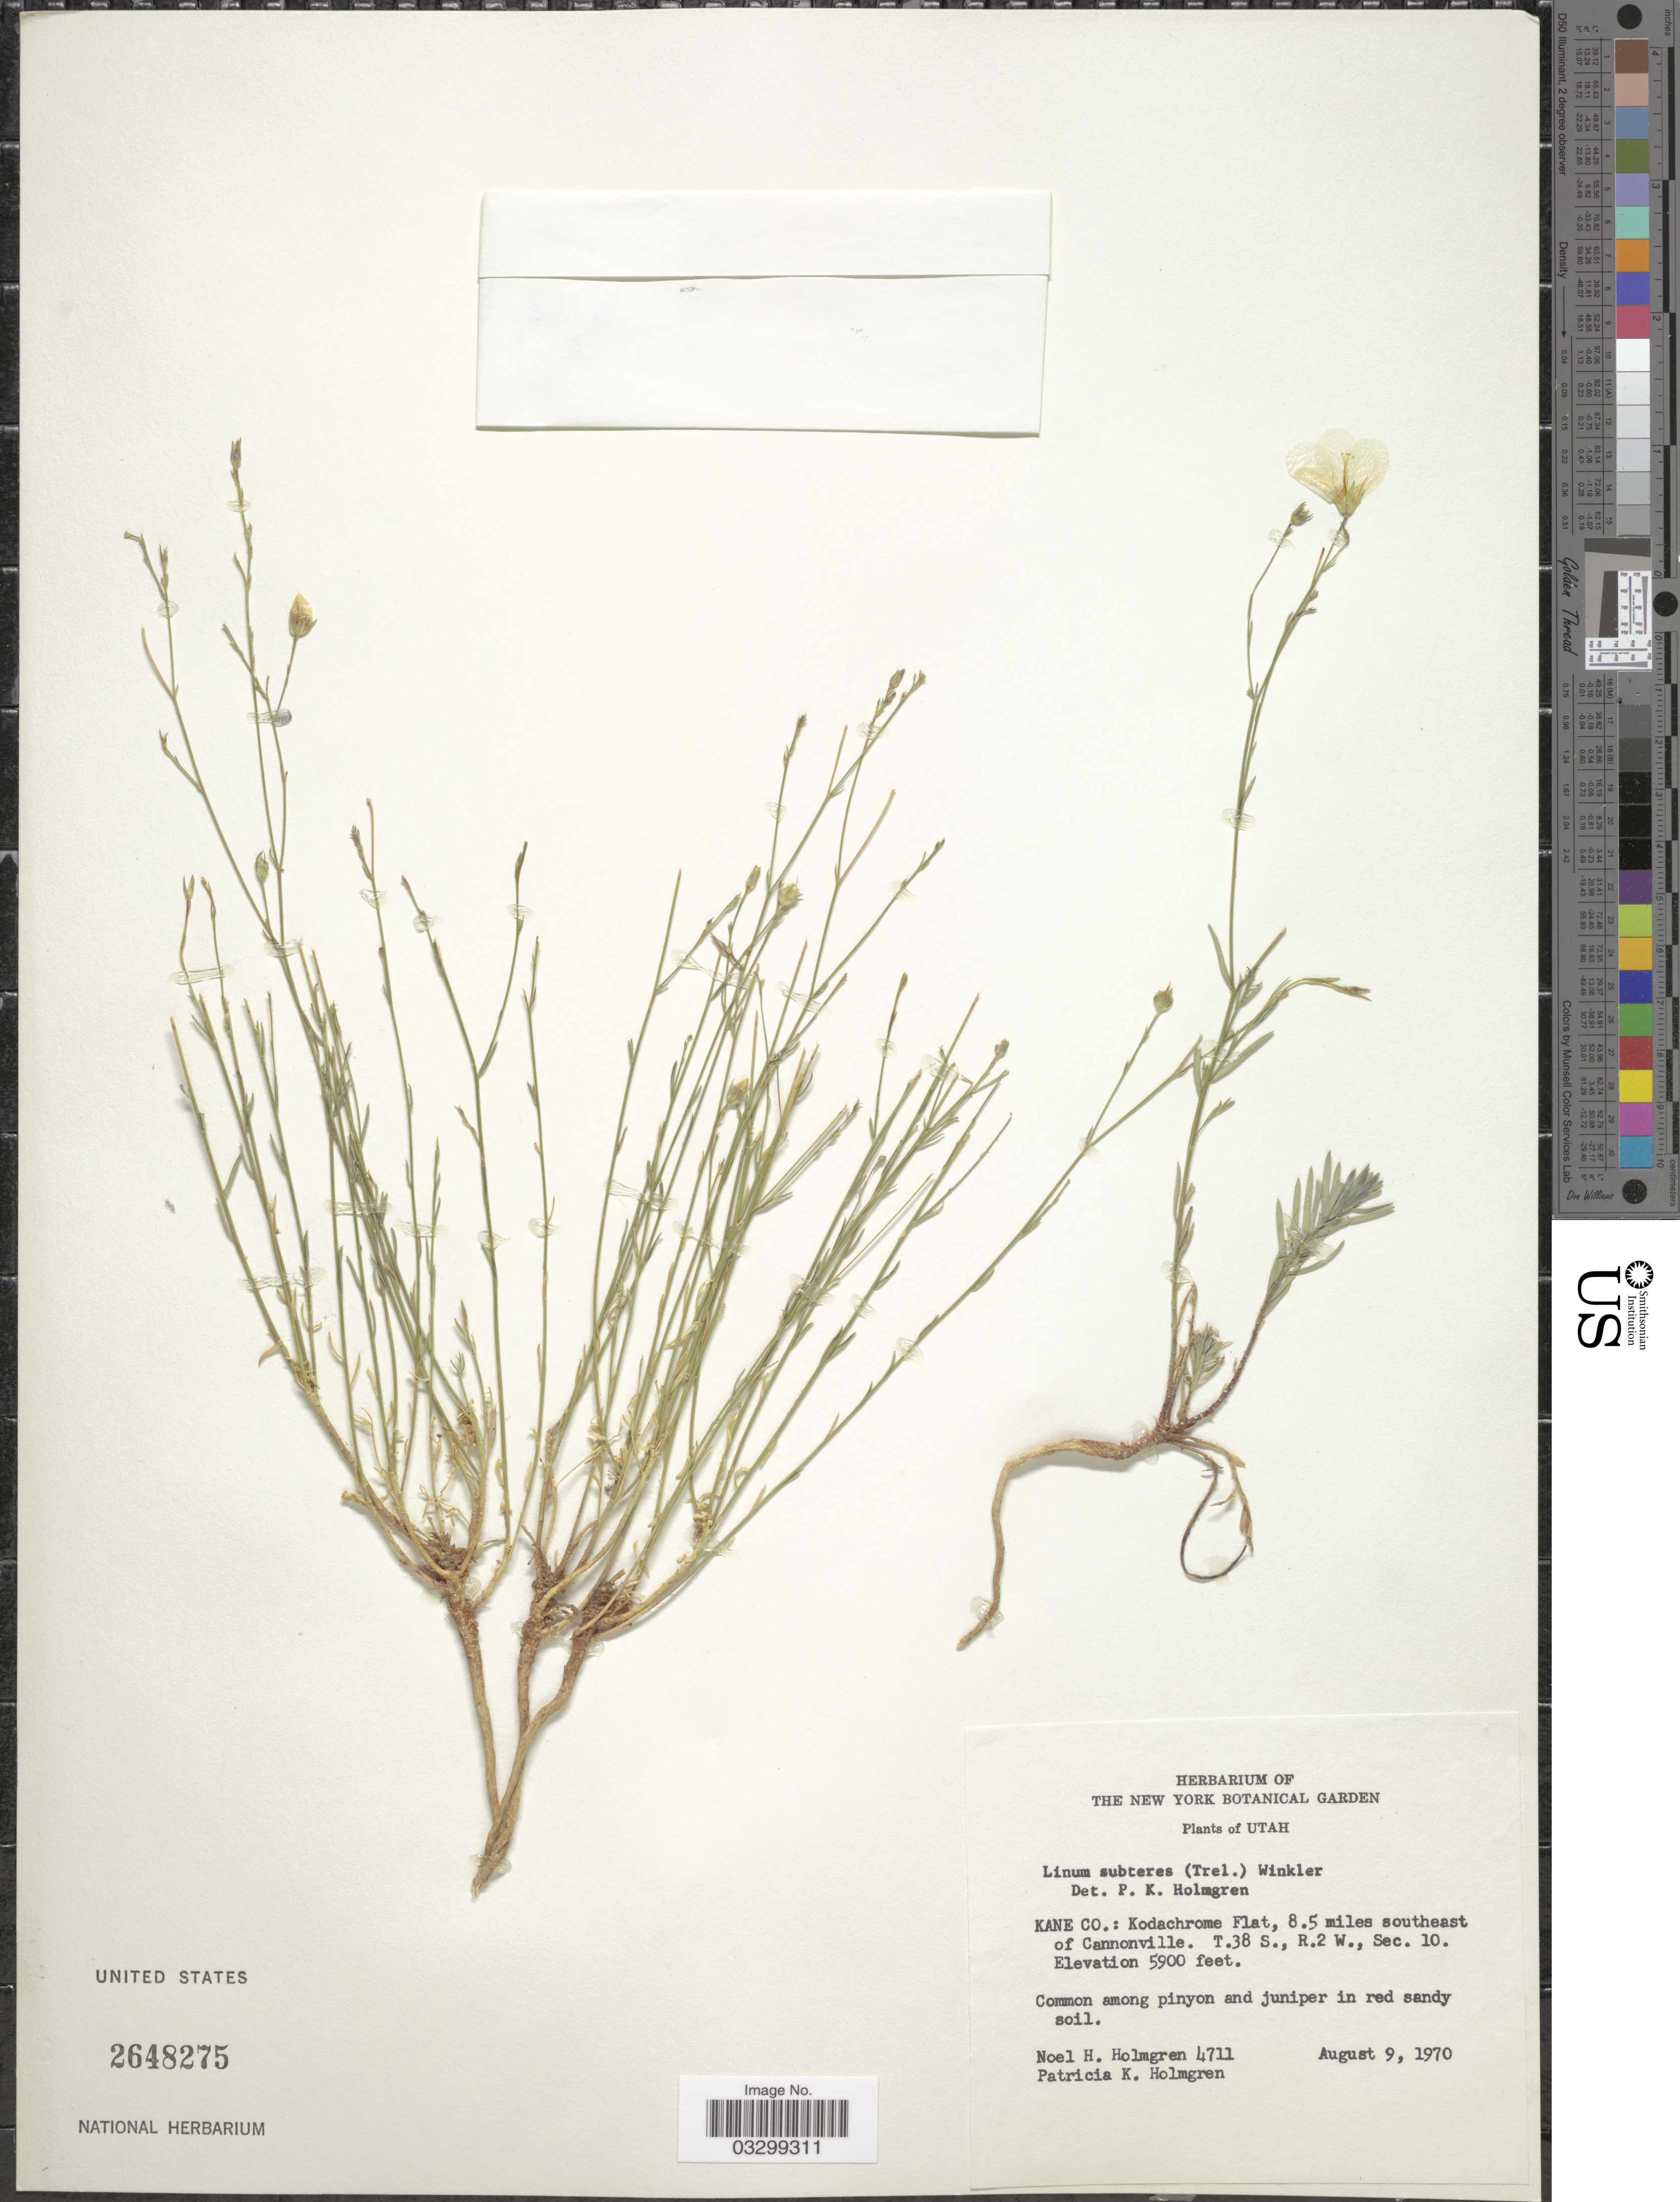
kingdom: Plantae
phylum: Tracheophyta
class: Magnoliopsida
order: Malpighiales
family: Linaceae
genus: Linum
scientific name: Linum subteres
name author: (Trel.) H.J.P. Winkl.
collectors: N. H. Holmgren & P. K. Holmgren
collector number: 4711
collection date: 1970-08-09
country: United States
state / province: Utah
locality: Kane Co.: Kodachrome Flat, 8.5 miles southeast of Cannonville. T.38 S., R.2 W., Sec. 10.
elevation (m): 1798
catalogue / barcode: US 2648275